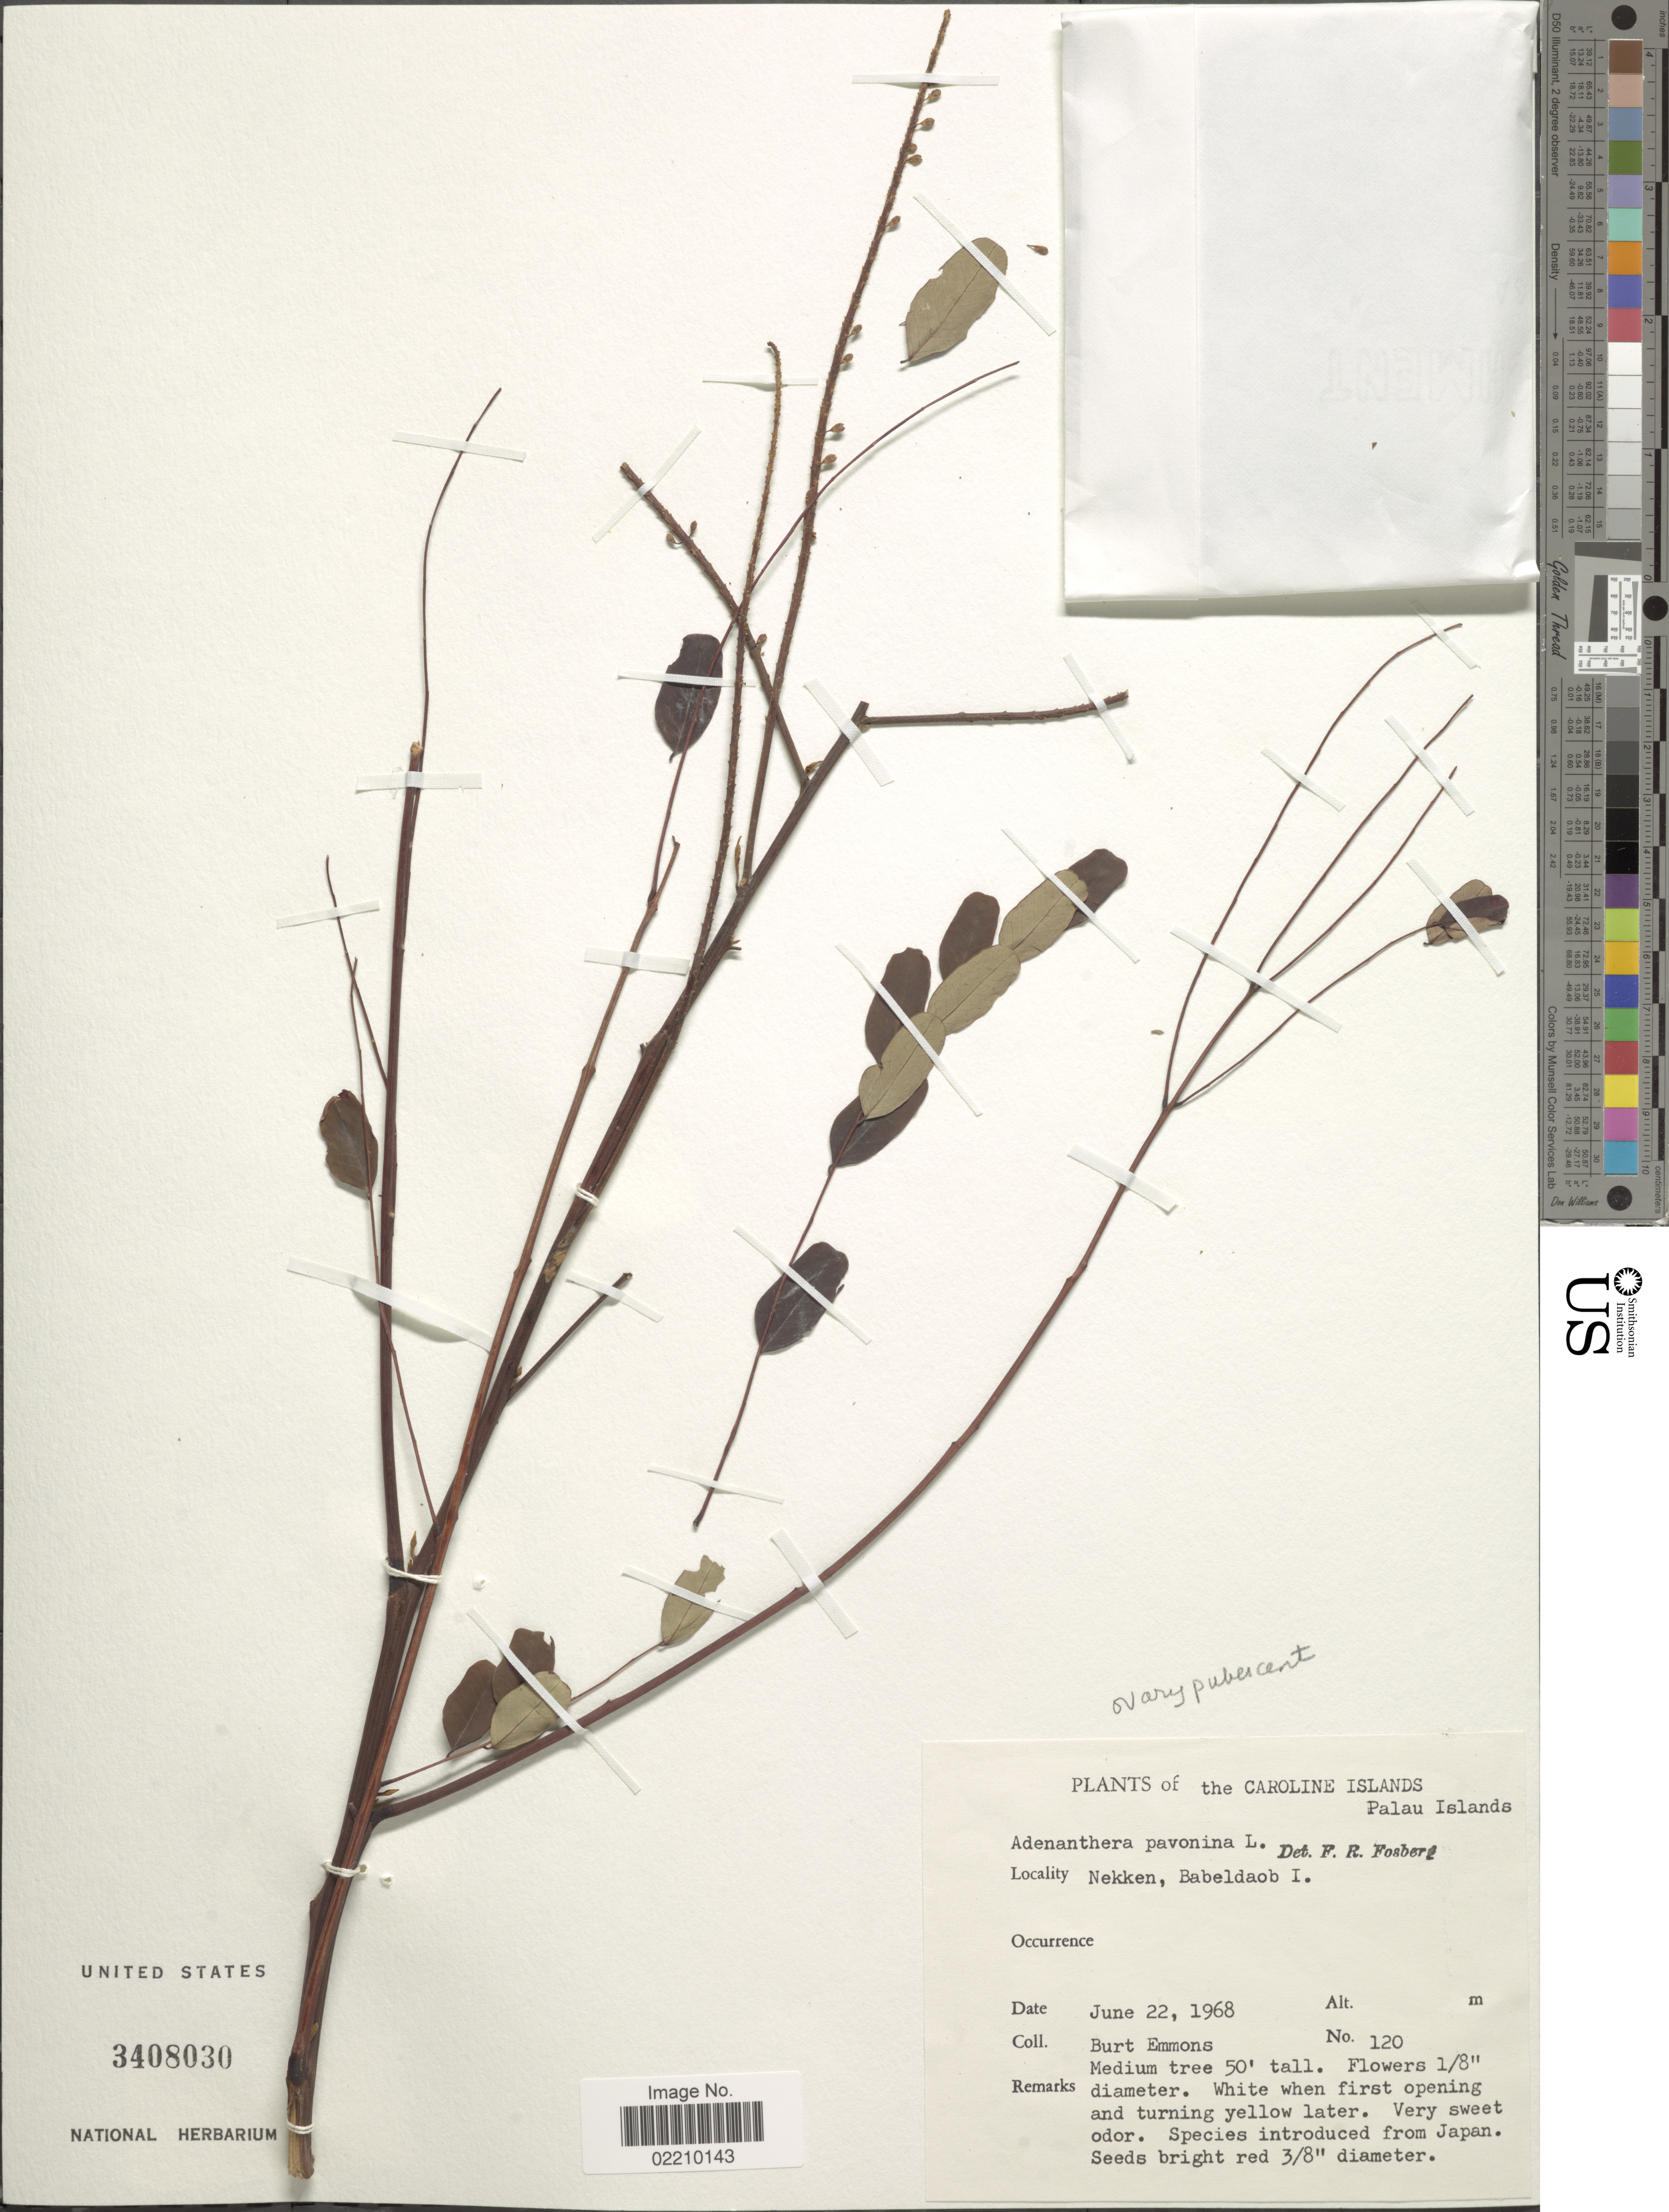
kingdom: Plantae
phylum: Tracheophyta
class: Magnoliopsida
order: Fabales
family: Fabaceae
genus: Adenanthera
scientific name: Adenanthera pavonina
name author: L.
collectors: B. Emmons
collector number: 3120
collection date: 1968-06-22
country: Palau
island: Babeldaob [Babelthuap]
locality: The Caroline Islands, Palau Islands, Nekken, Babeldaob I.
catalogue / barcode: US 3408030